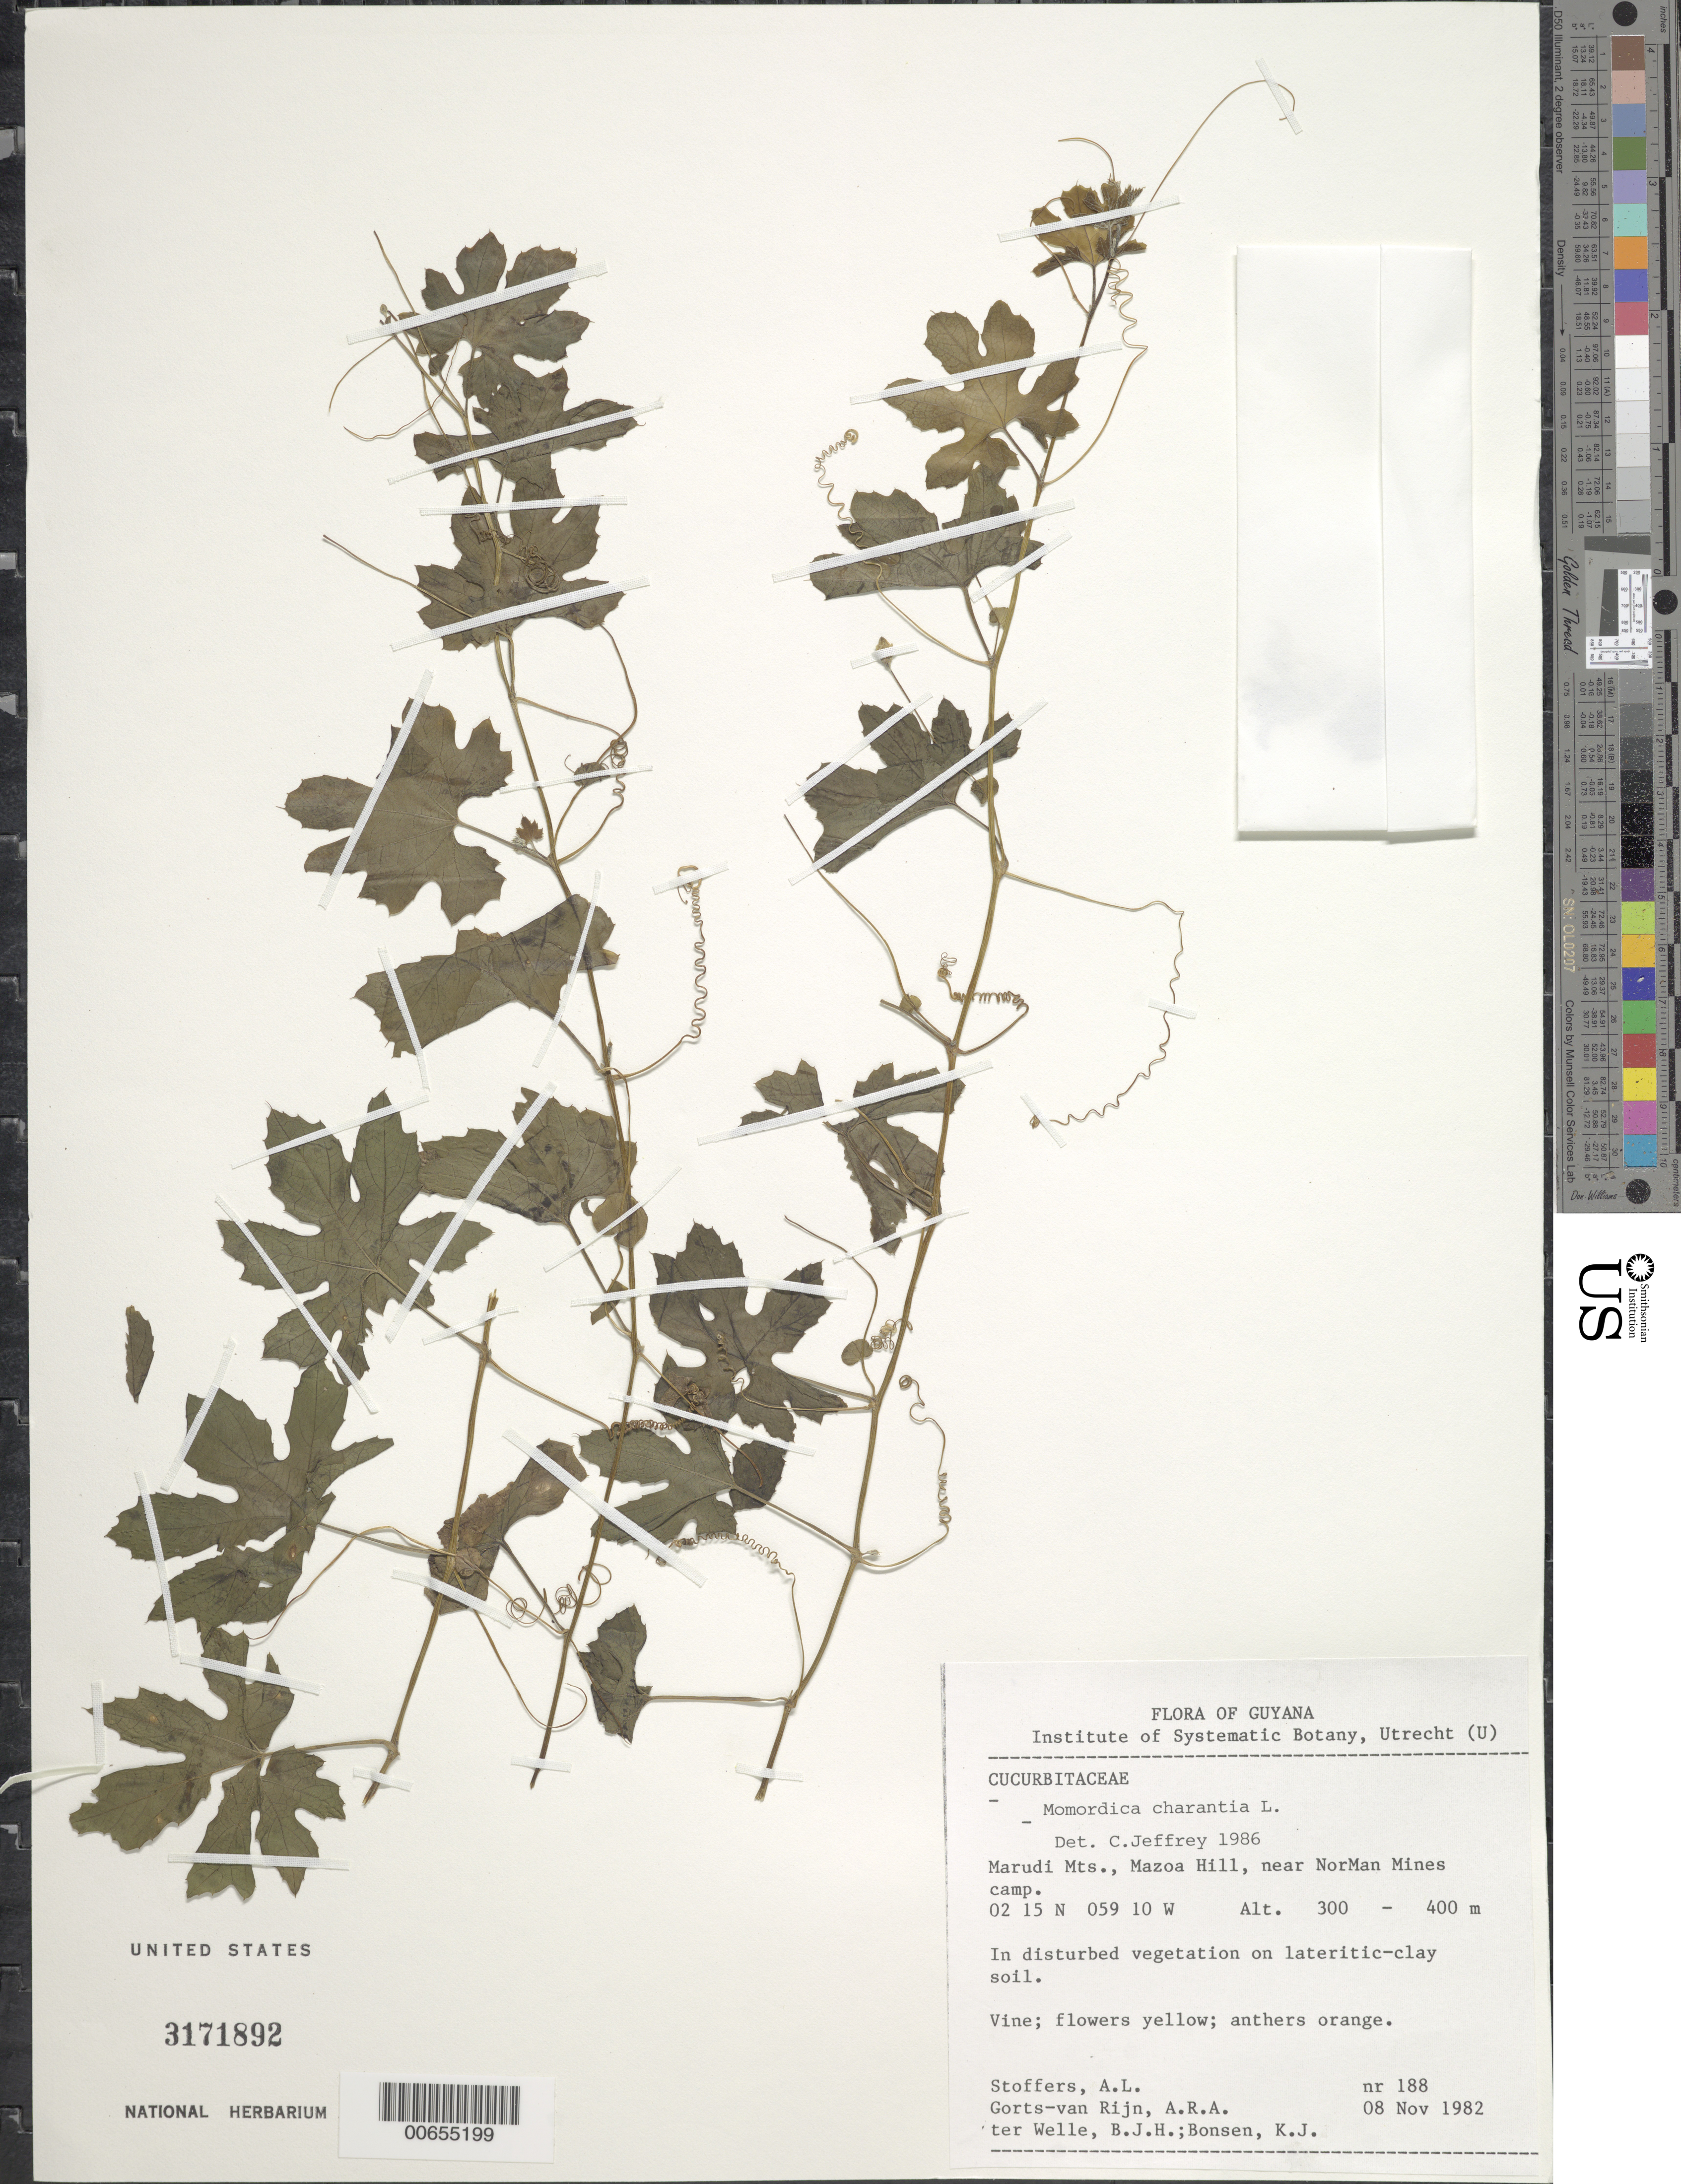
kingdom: Plantae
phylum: Tracheophyta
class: Magnoliopsida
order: Cucurbitales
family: Cucurbitaceae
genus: Momordica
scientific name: Momordica charantia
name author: L.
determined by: Jeffrey, C.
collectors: A. Stoffers, A. .R. A. Görts-van Rijn, B. Welle & K. Bonsen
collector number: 188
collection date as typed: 8-Nov-82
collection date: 1982-11-08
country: Guyana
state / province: U. Takutu-U. Essequibo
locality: Marudi Mts., Mazoa Hill, near NorMan Mines camp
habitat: Disturbed vegetation on lateritic clay soil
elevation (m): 300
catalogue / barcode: US 3171892